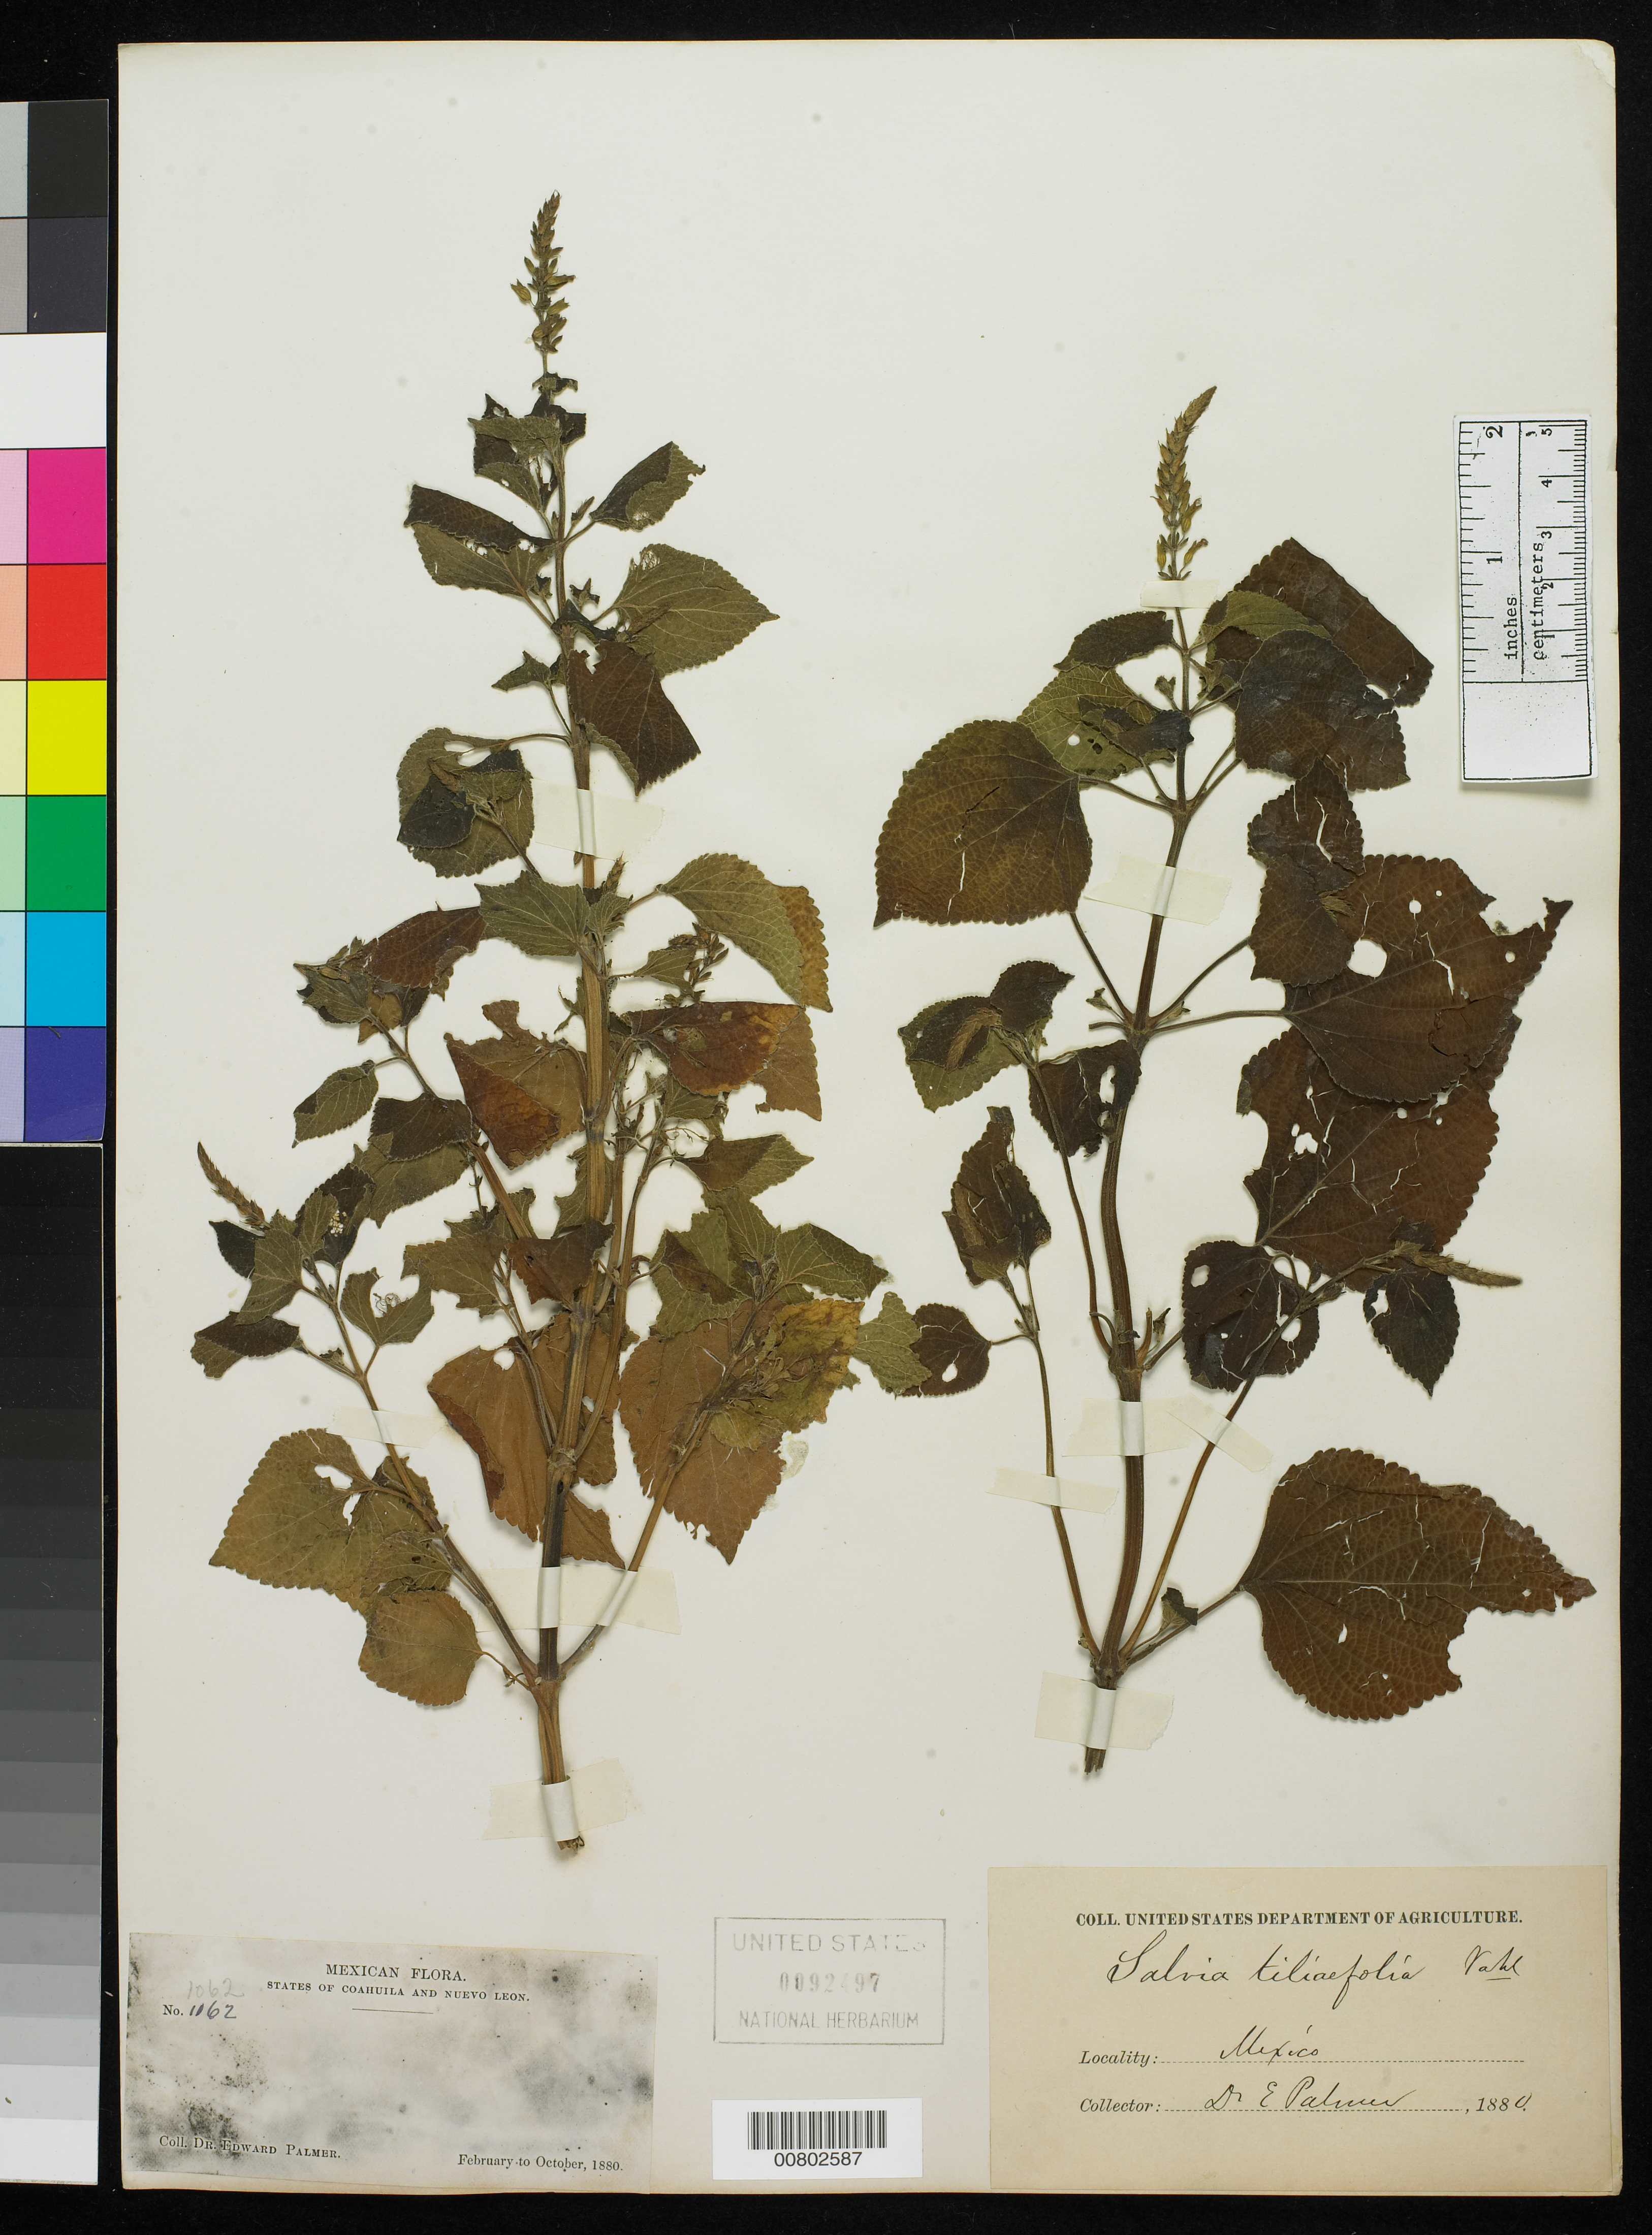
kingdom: Plantae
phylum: Tracheophyta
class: Magnoliopsida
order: Lamiales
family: Lamiaceae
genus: Salvia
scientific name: Salvia tiliaefolia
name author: Vahl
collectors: E. Palmer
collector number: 1162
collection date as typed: Feb 1880 to -- Oct 1880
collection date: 1880-02/1880-10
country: Mexico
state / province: Coahuila / Nuevo León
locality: States of Coahuila and Nuevo León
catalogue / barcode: US 92497